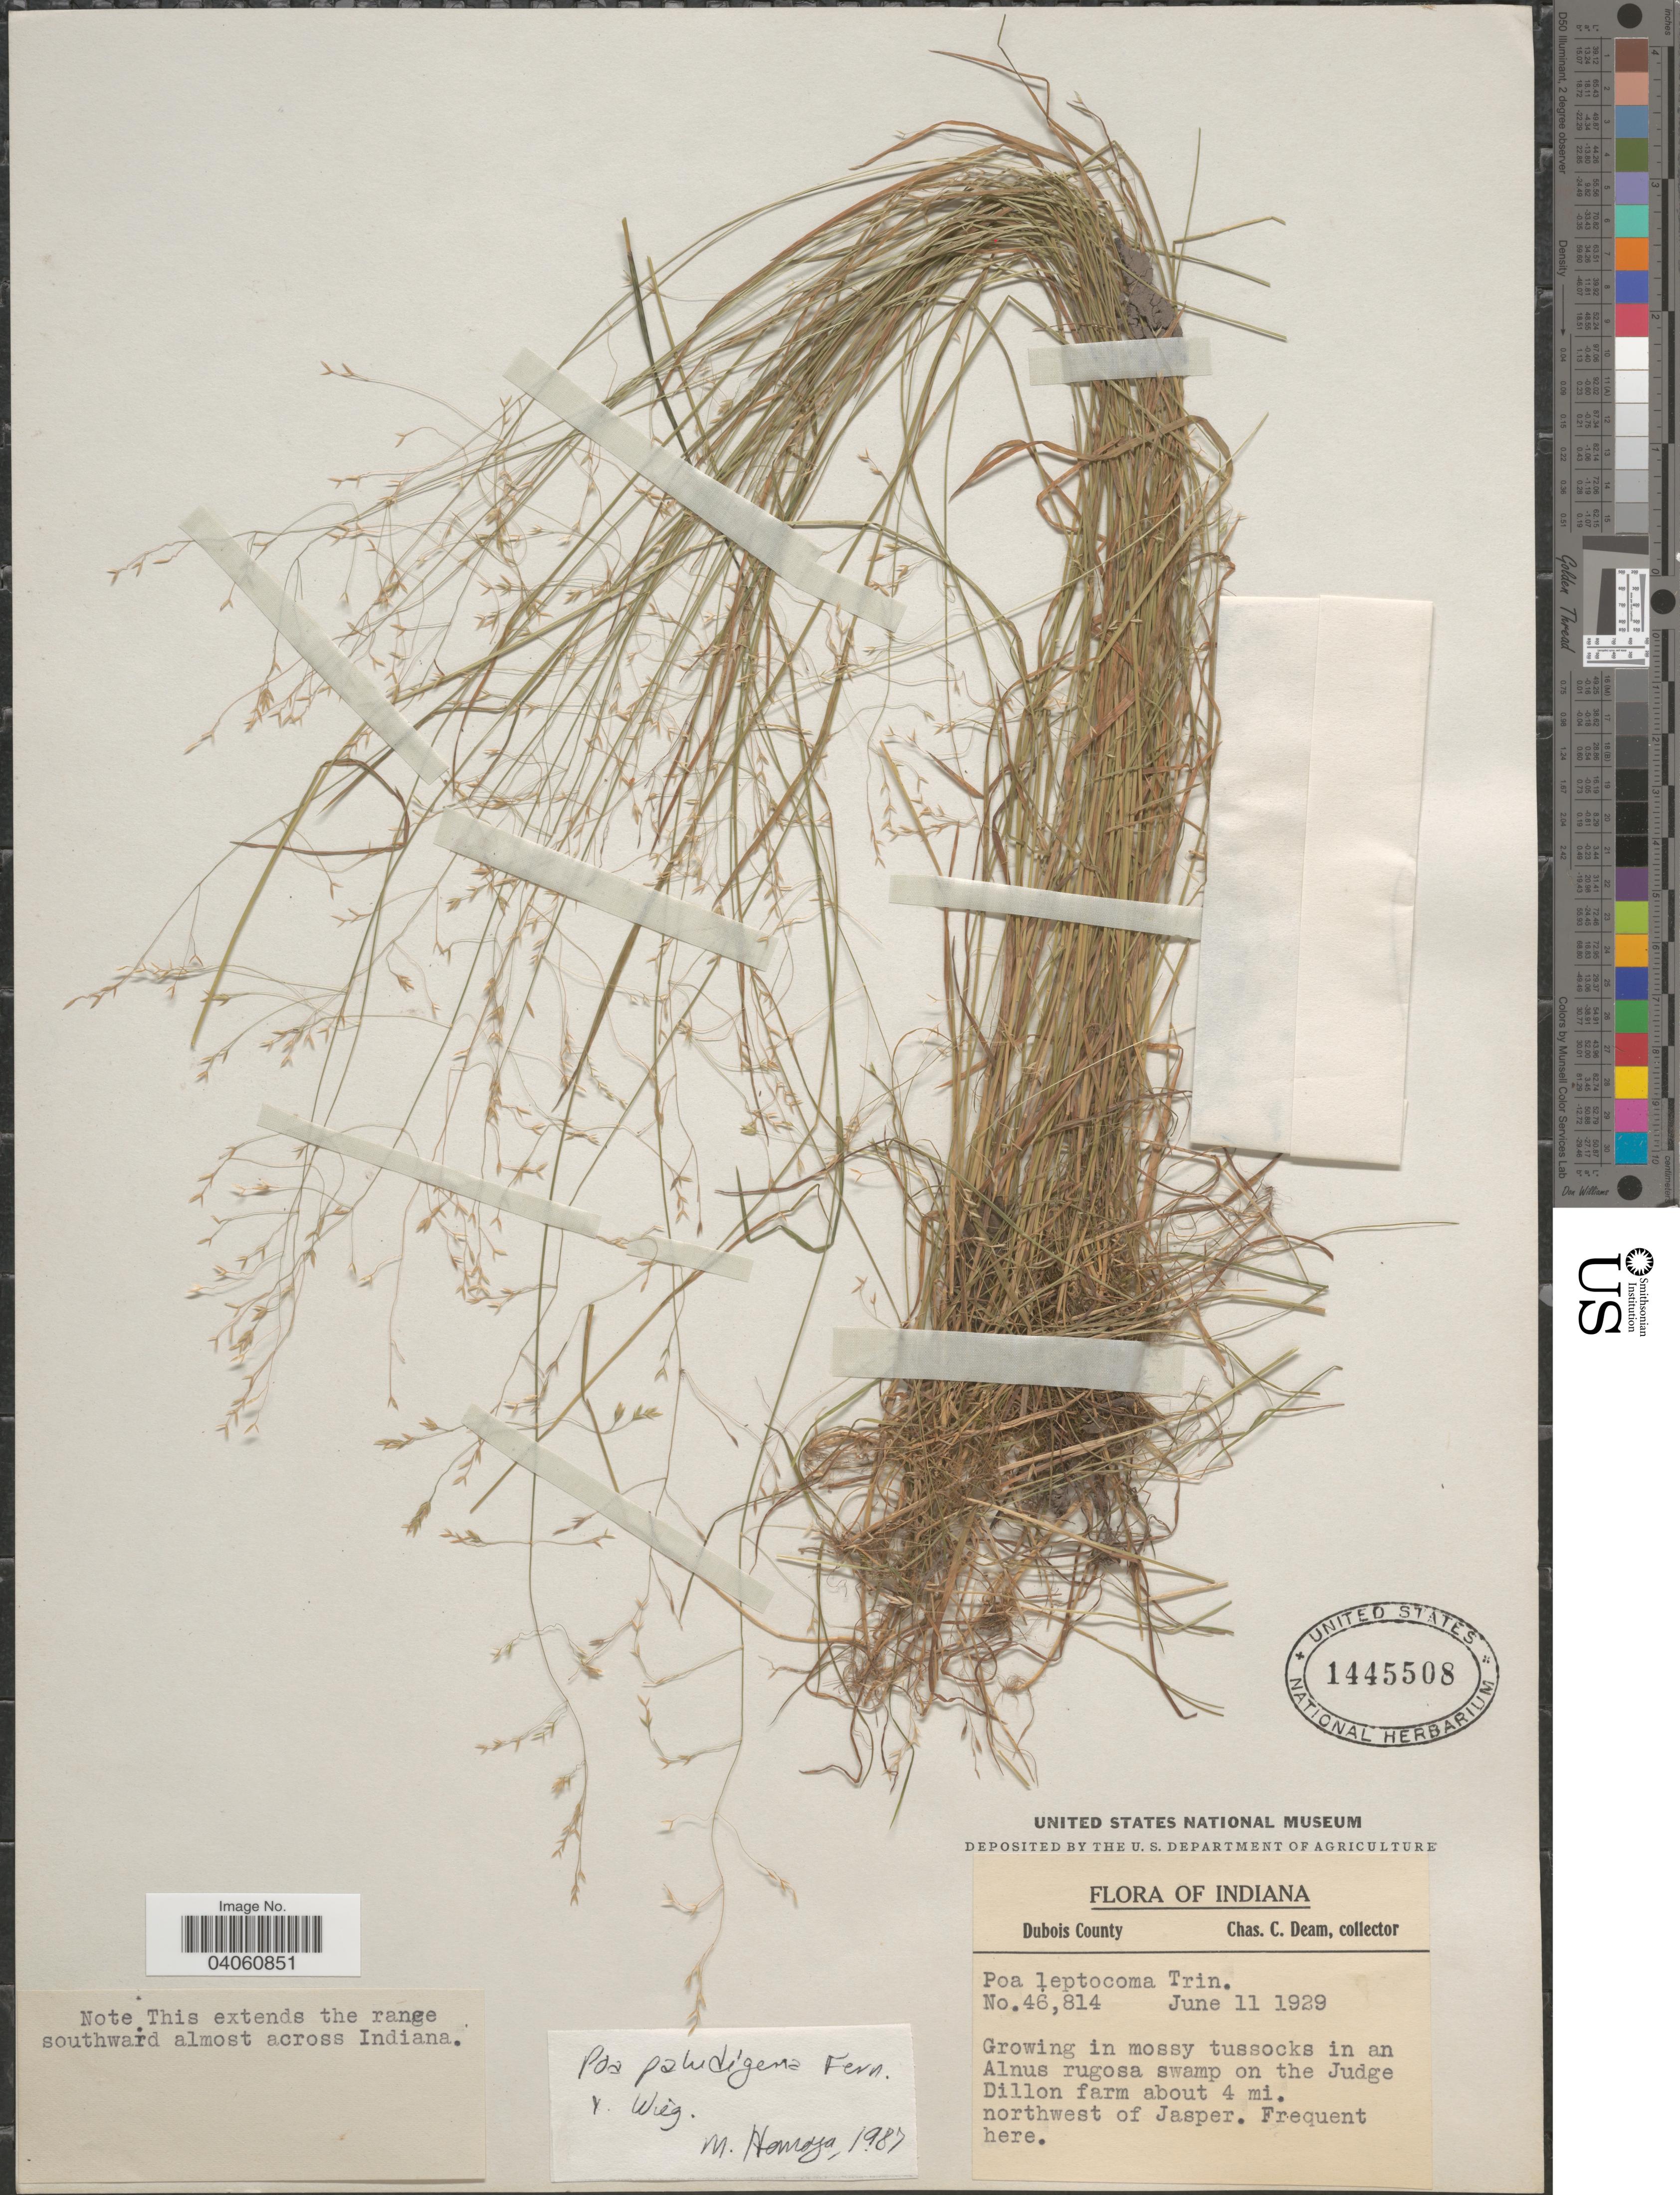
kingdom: Plantae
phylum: Tracheophyta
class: Liliopsida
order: Poales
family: Poaceae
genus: Poa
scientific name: Poa paludigena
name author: Fernald & Wiegand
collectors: C. C. Deam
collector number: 46814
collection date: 1929-06-11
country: United States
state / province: Indiana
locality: Dubois County. On the Judge Dillon farm about 4 mi. northwest of Jasper.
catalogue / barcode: US 1445508